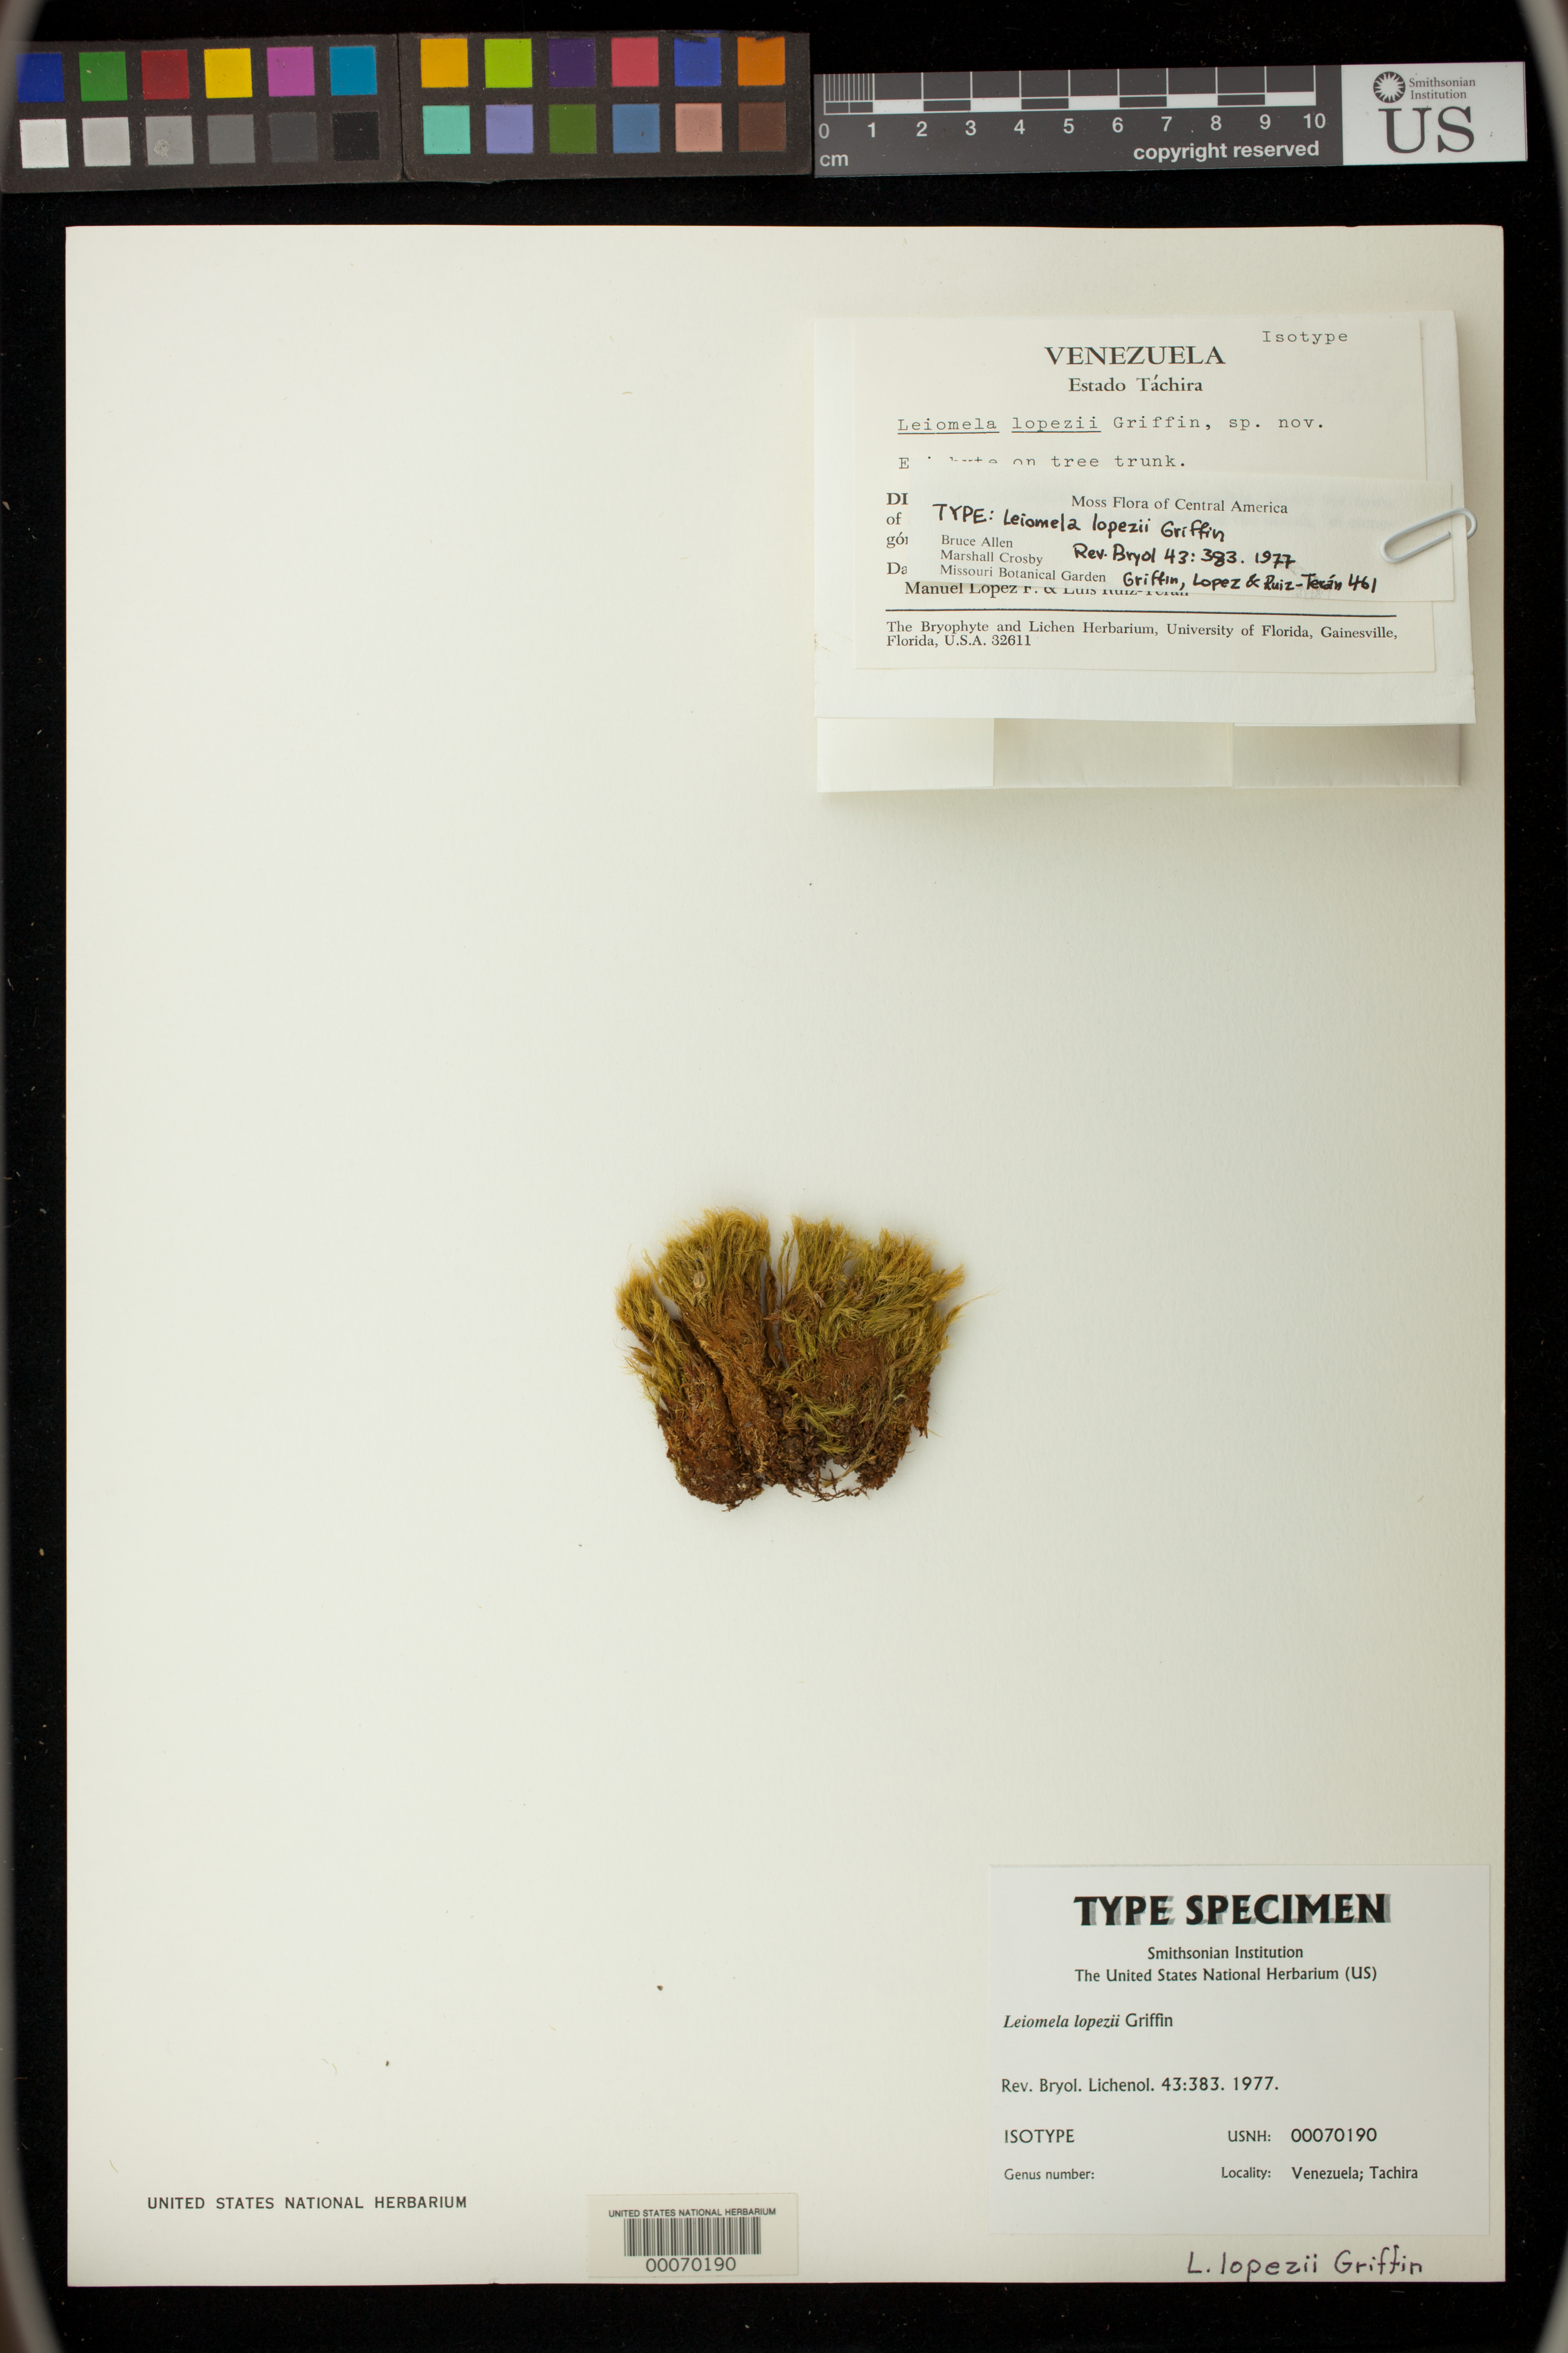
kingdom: Plantae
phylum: Bryophyta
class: Bryopsida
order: Bartramiales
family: Bartramiaceae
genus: Leiomela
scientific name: Leiomela lopezii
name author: D.G. Griffin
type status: Isotype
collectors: D. Griffin, M. Lopez & L. E. Ruíz-Terán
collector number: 461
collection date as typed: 02 Aug 1975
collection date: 1975-08-02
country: Venezuela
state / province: Tachira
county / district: Jauregui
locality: Paramo El Batallon, above La Grita, between El Pulpito Peak and El Cienegon Marsh.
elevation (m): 3220